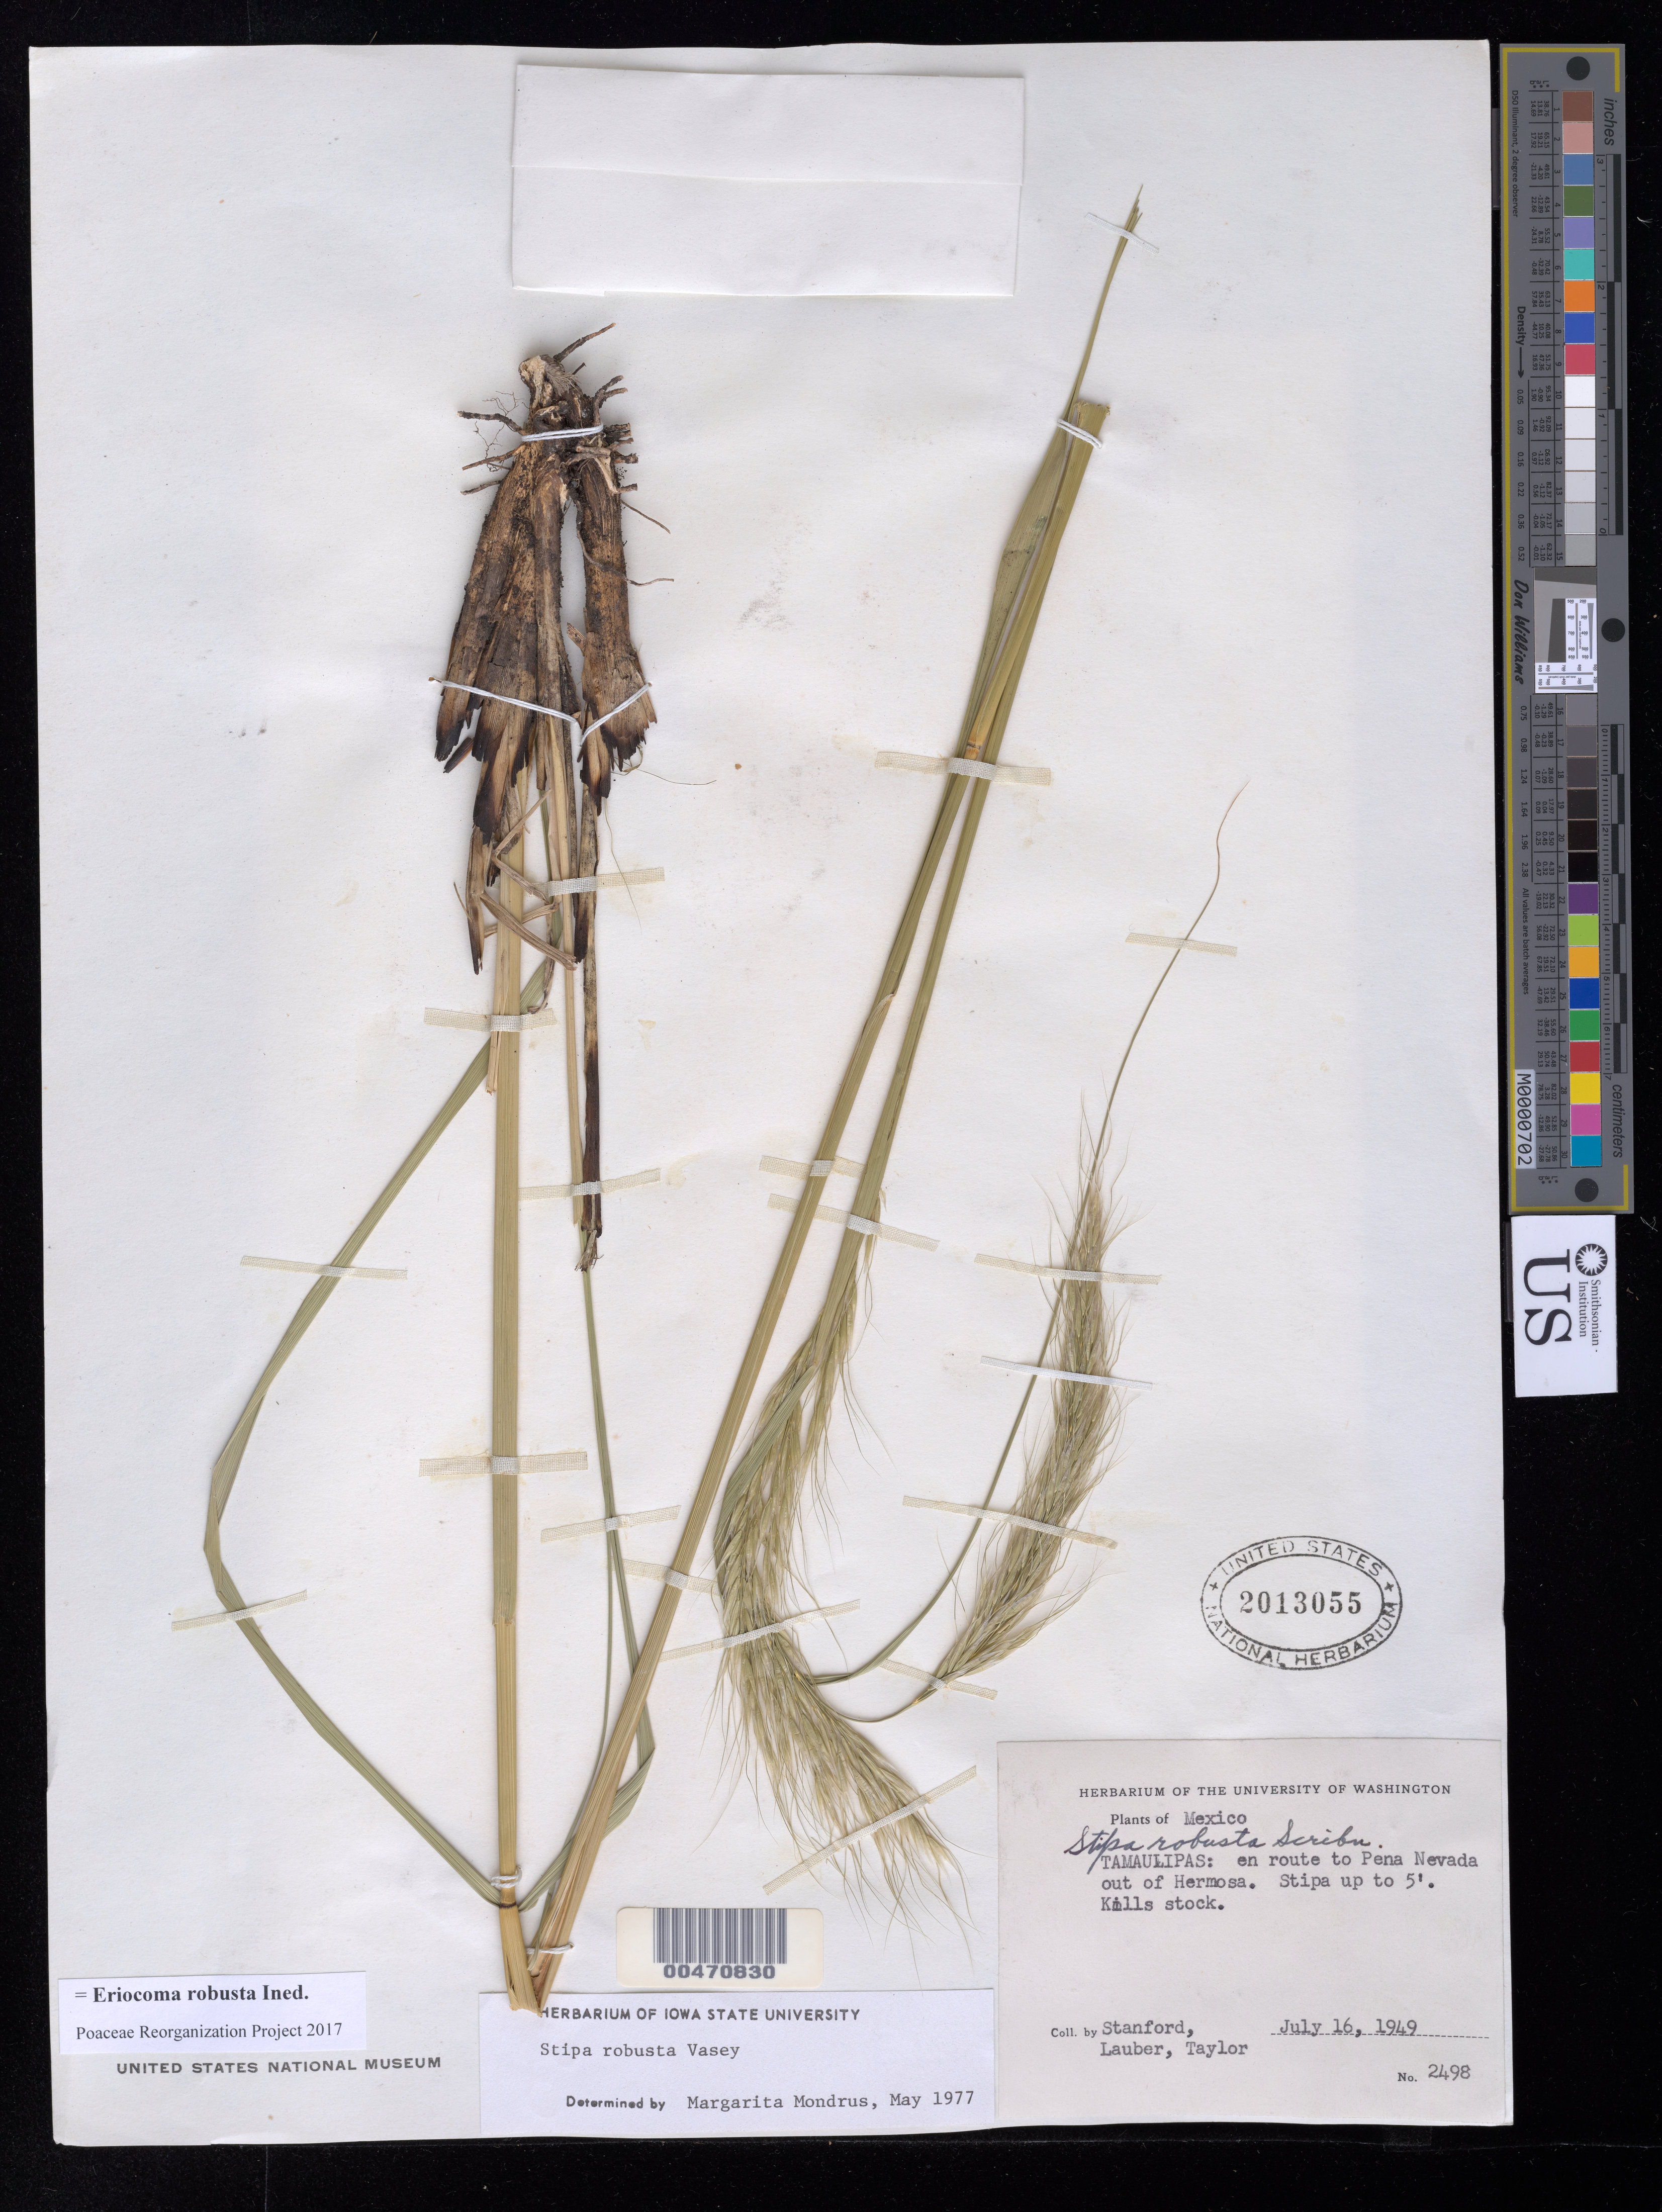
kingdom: Plantae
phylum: Tracheophyta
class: Liliopsida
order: Poales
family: Poaceae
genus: Eriocoma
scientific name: Eriocoma robusta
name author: (Vasey) Romasch.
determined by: Poaceae Reorganization Project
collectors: -. Stanford, -. Lauber & -- Taylor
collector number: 2498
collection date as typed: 16 Jul 1949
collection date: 1949-07-16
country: Mexico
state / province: Tamaulipas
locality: En route to Pena Nevada out of Hermosa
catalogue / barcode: US 2013055